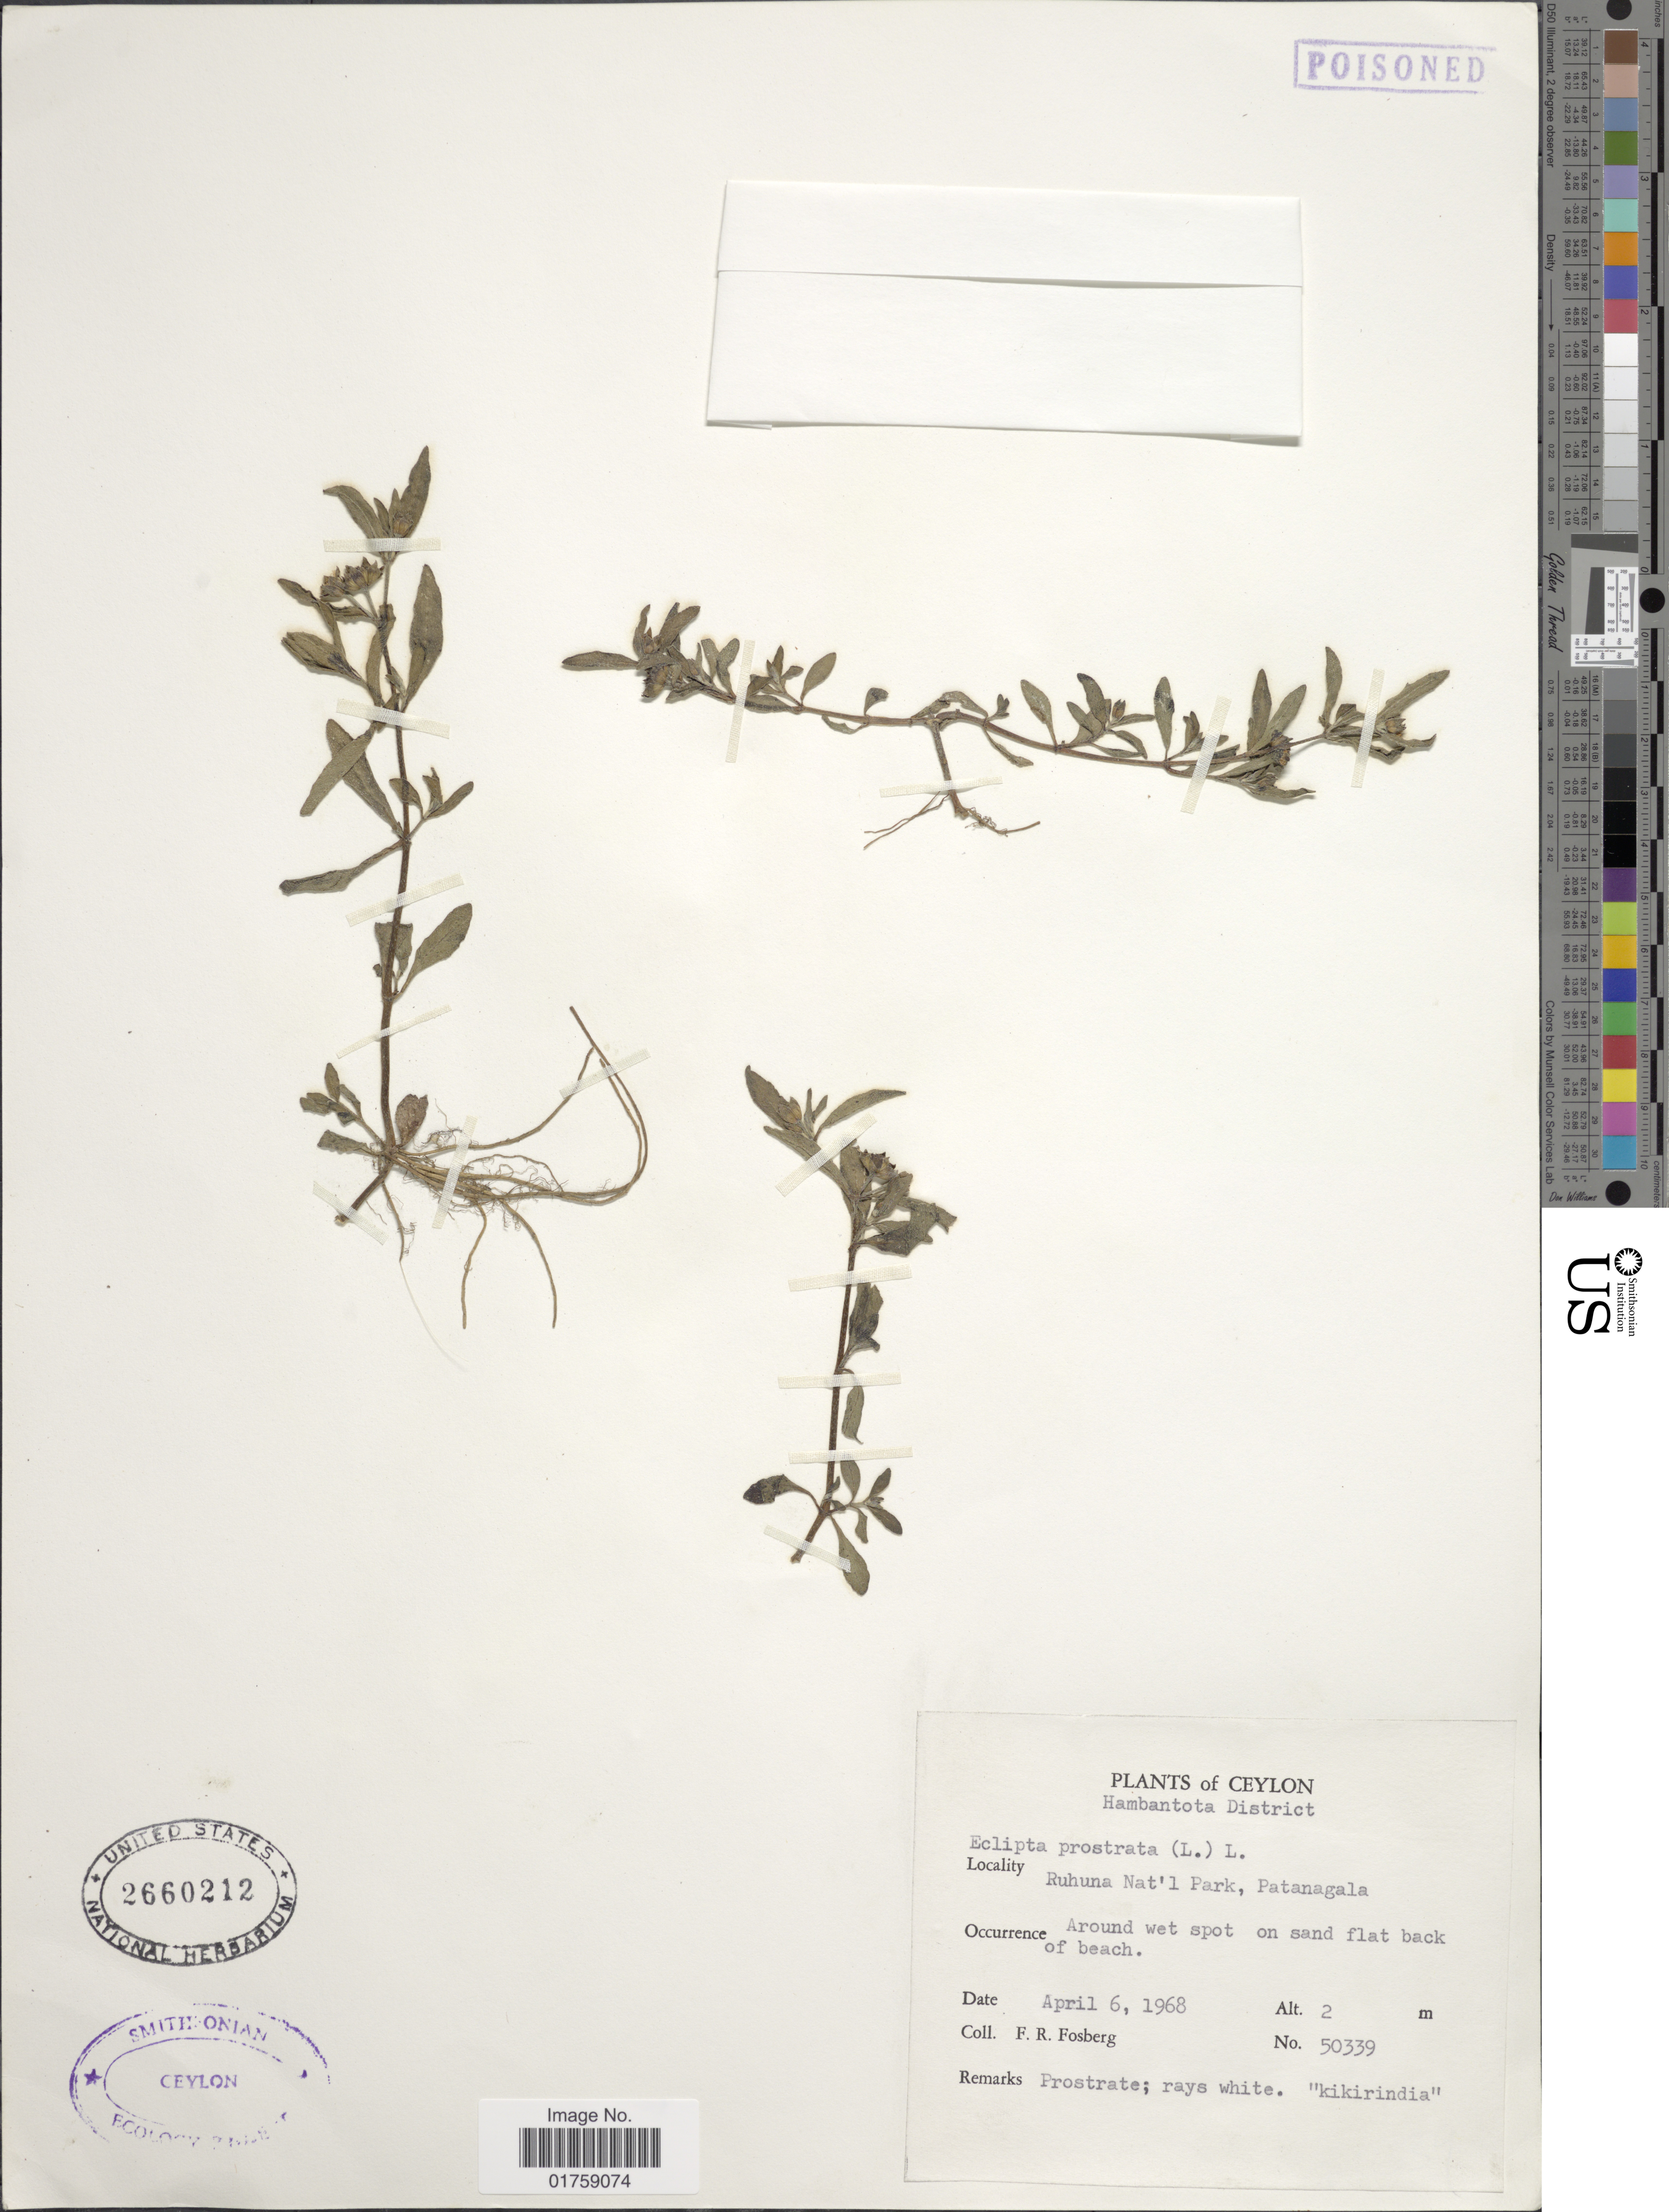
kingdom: Plantae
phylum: Tracheophyta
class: Magnoliopsida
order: Asterales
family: Asteraceae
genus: Eclipta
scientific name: Eclipta prostrata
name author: (L.) L.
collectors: F. R. Fosberg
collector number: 50339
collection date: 1968-04-06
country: Sri Lanka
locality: Ceylon. Hambantota District. Ruhuna Nat'l Park, Patanagala. Around wet spot on sand glat back of beach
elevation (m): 2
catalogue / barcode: US 2660212